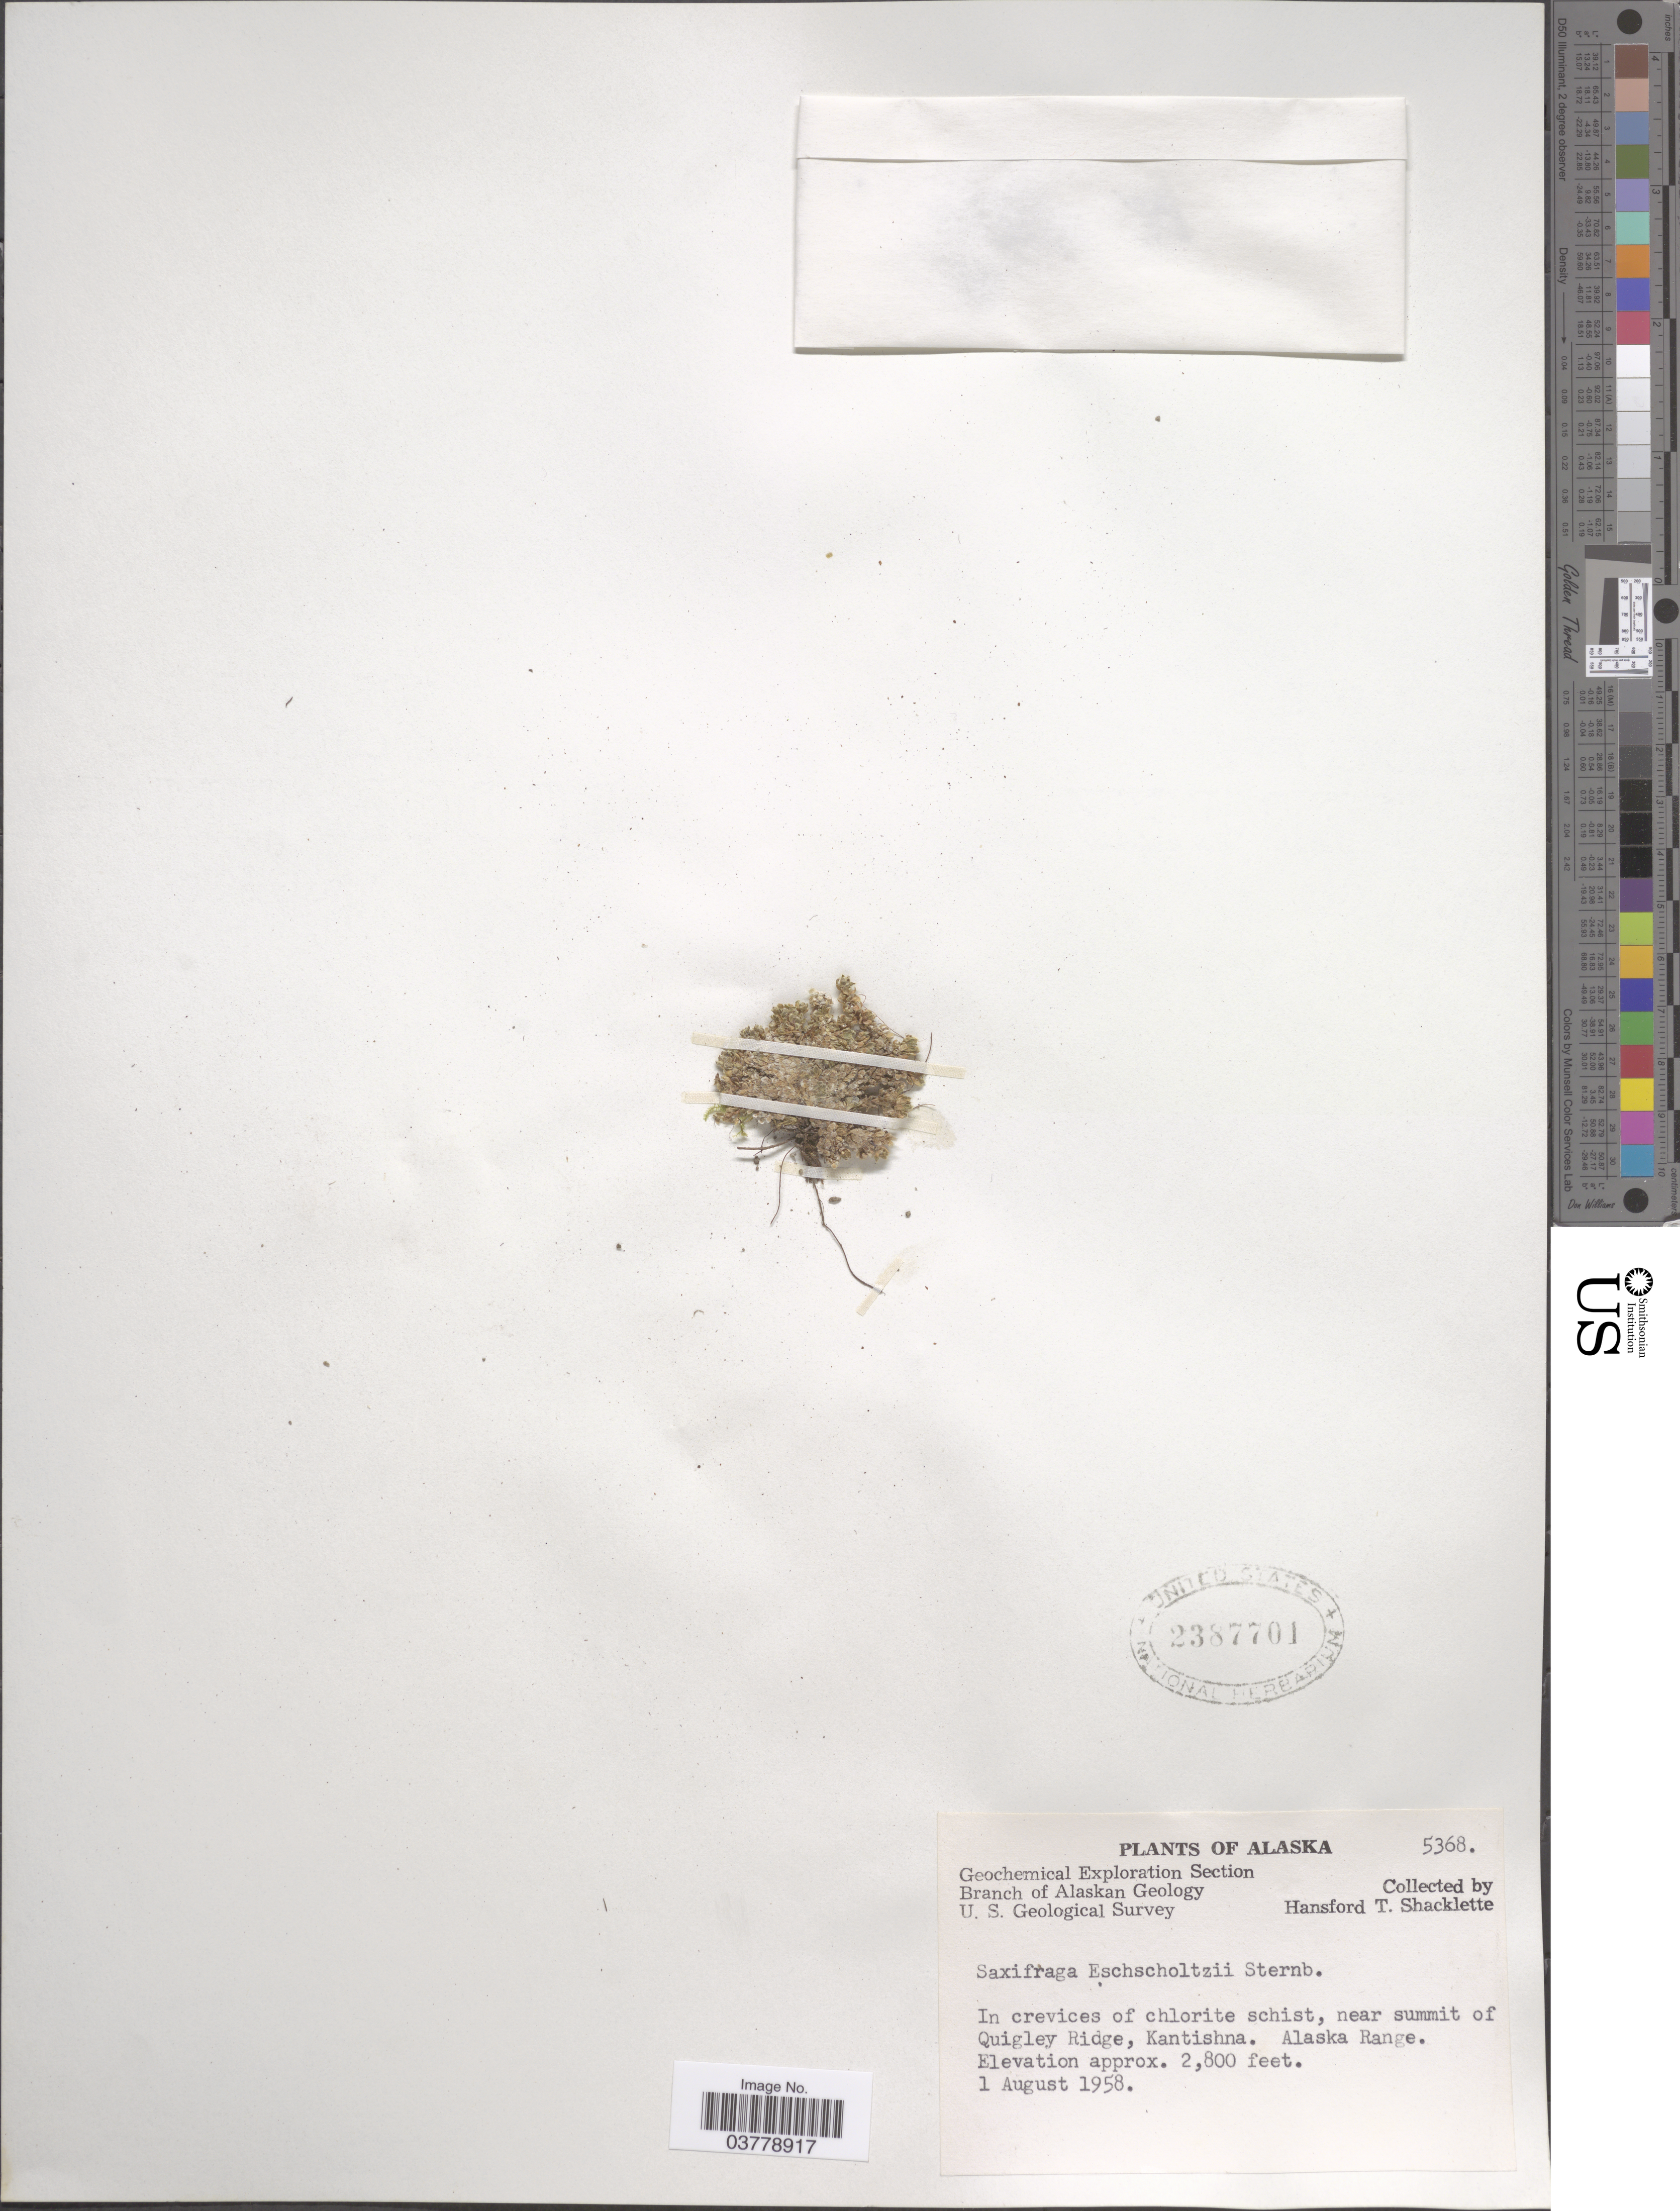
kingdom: Plantae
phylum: Tracheophyta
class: Magnoliopsida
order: Saxifragales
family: Saxifragaceae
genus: Saxifraga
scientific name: Saxifraga eschscholtzii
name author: Sternb.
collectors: H. Shacklette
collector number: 5368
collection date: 1958-08-01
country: United States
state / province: Alaska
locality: Near summit of Quigley Ridge, Kantishna. Alaska Range.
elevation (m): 853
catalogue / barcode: US 2387701